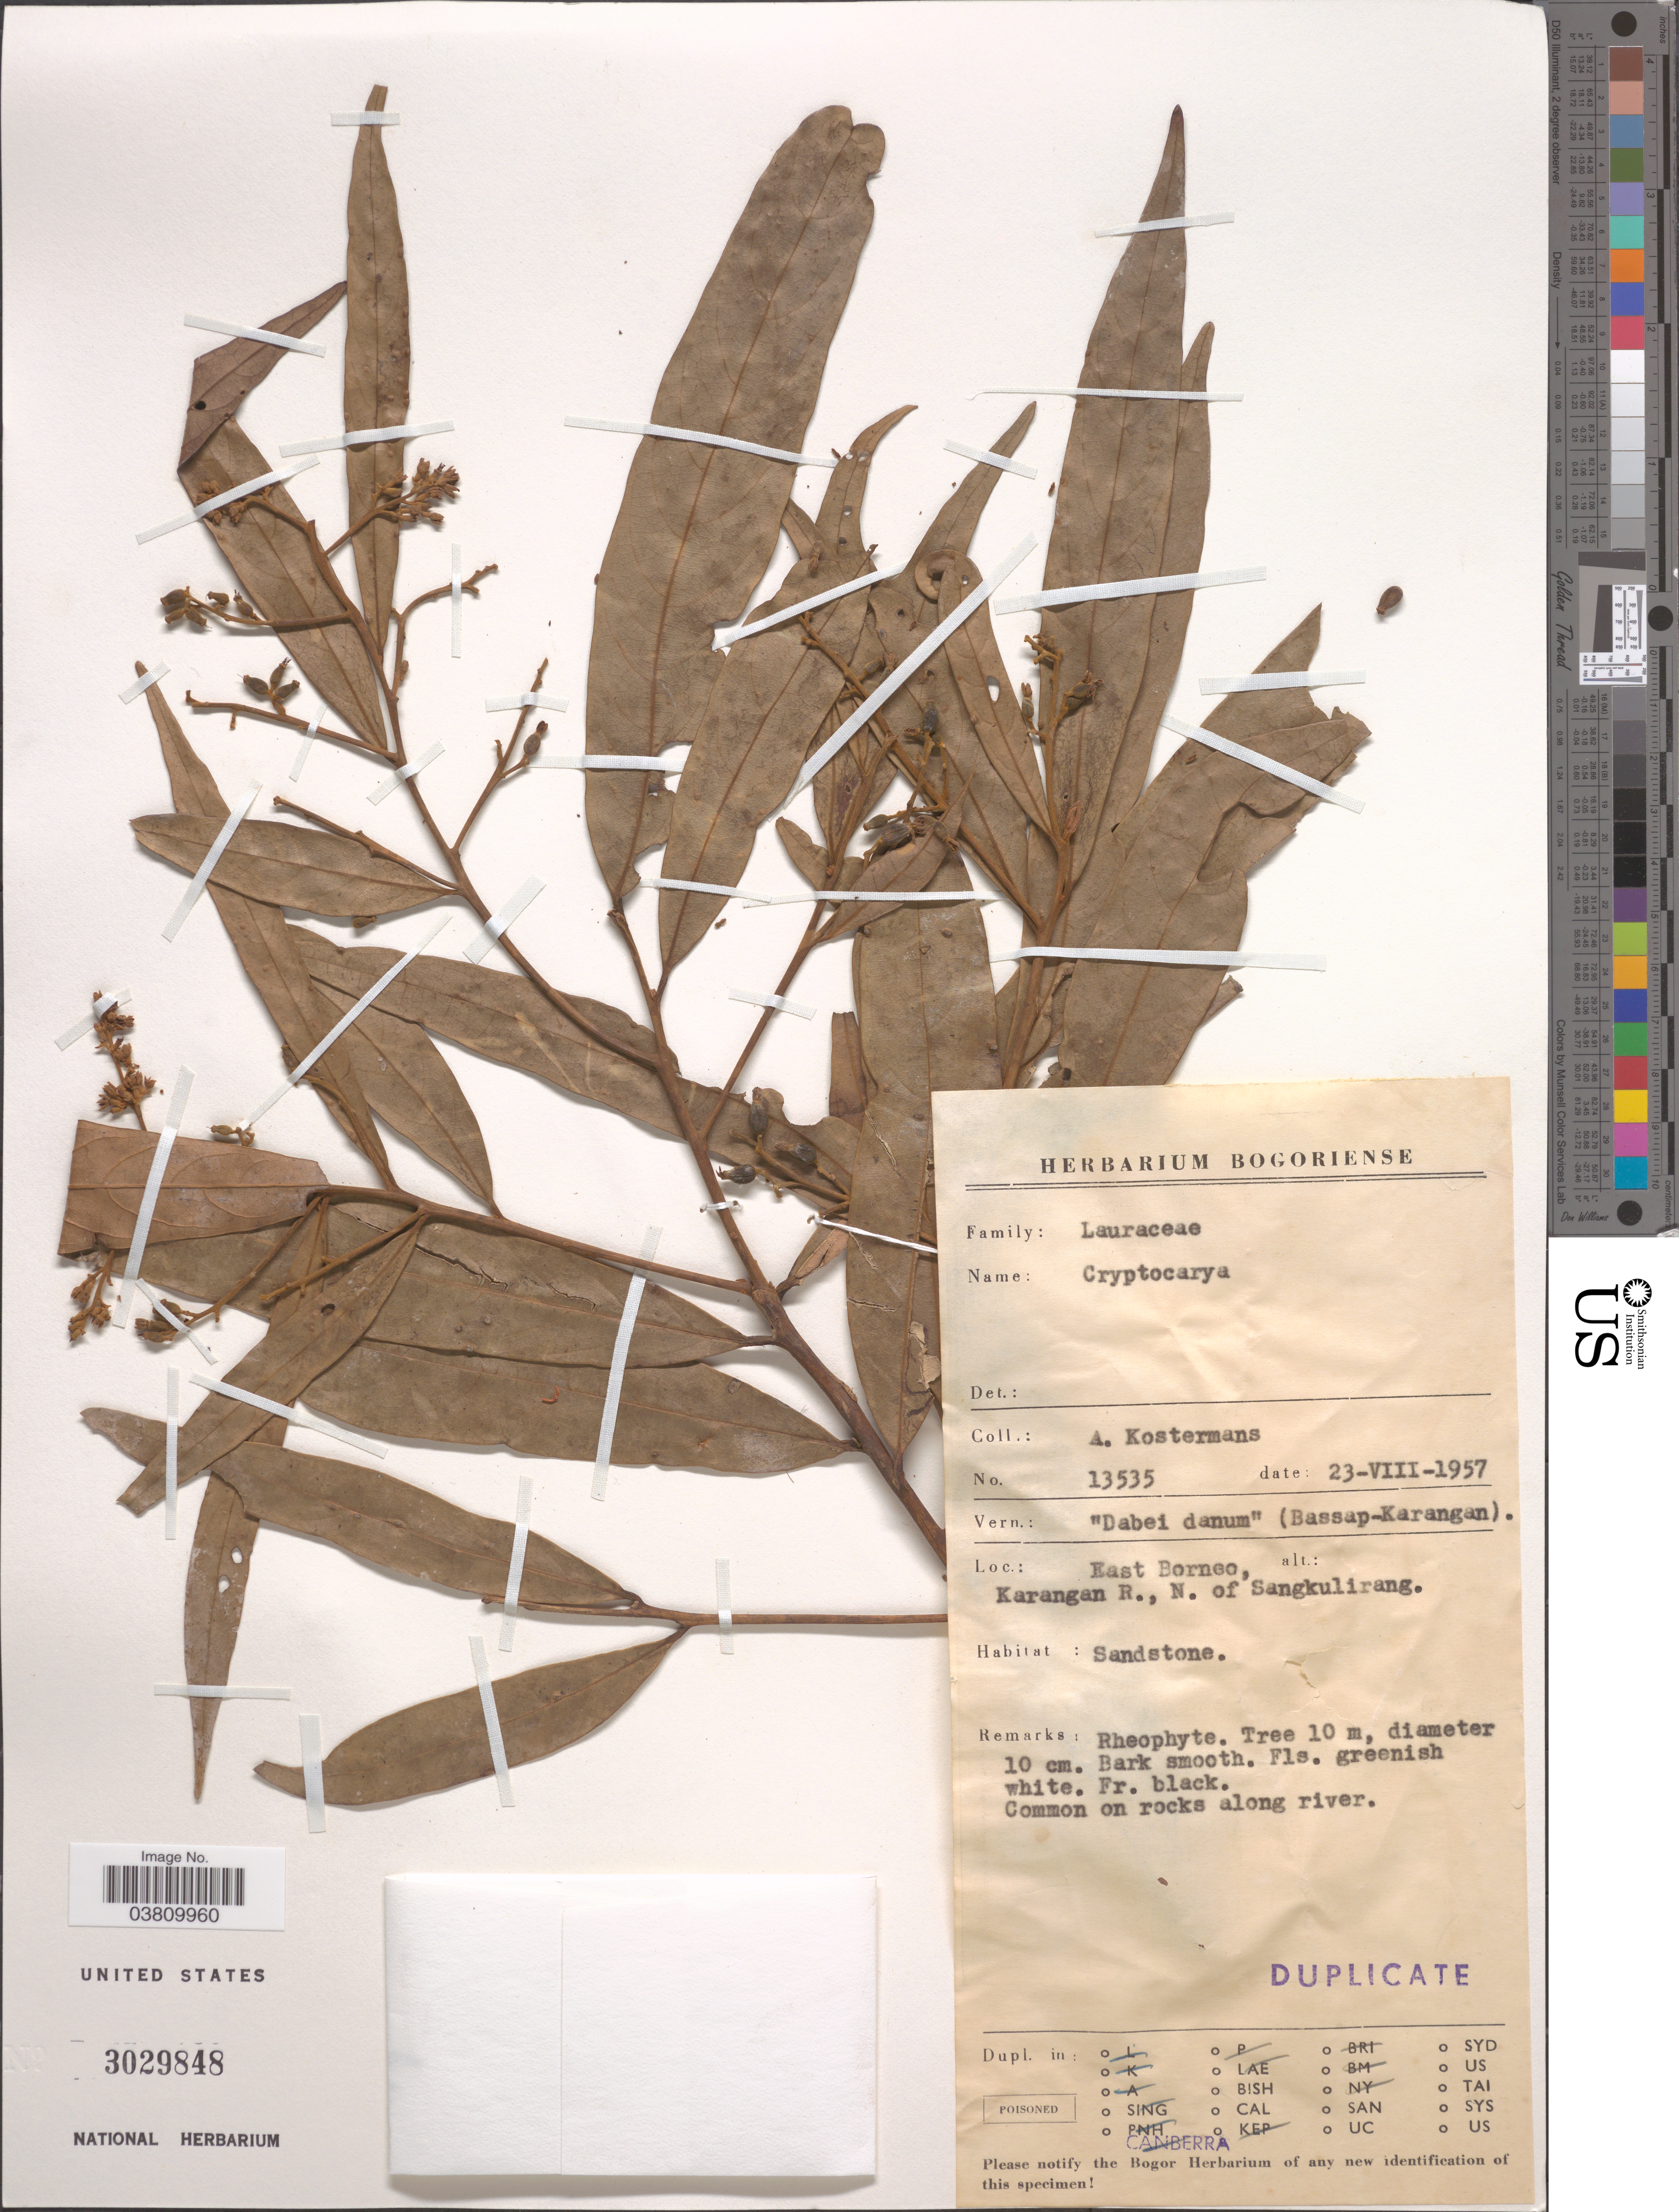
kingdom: Plantae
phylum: Tracheophyta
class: Magnoliopsida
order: Laurales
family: Lauraceae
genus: Cryptocarya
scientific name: Cryptocarya sp.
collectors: A. J. G. Kostermans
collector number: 13535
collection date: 1957-08-23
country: Indonesia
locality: East Borneo, Karangan R., N. of Sangkulirang.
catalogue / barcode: US 3029848